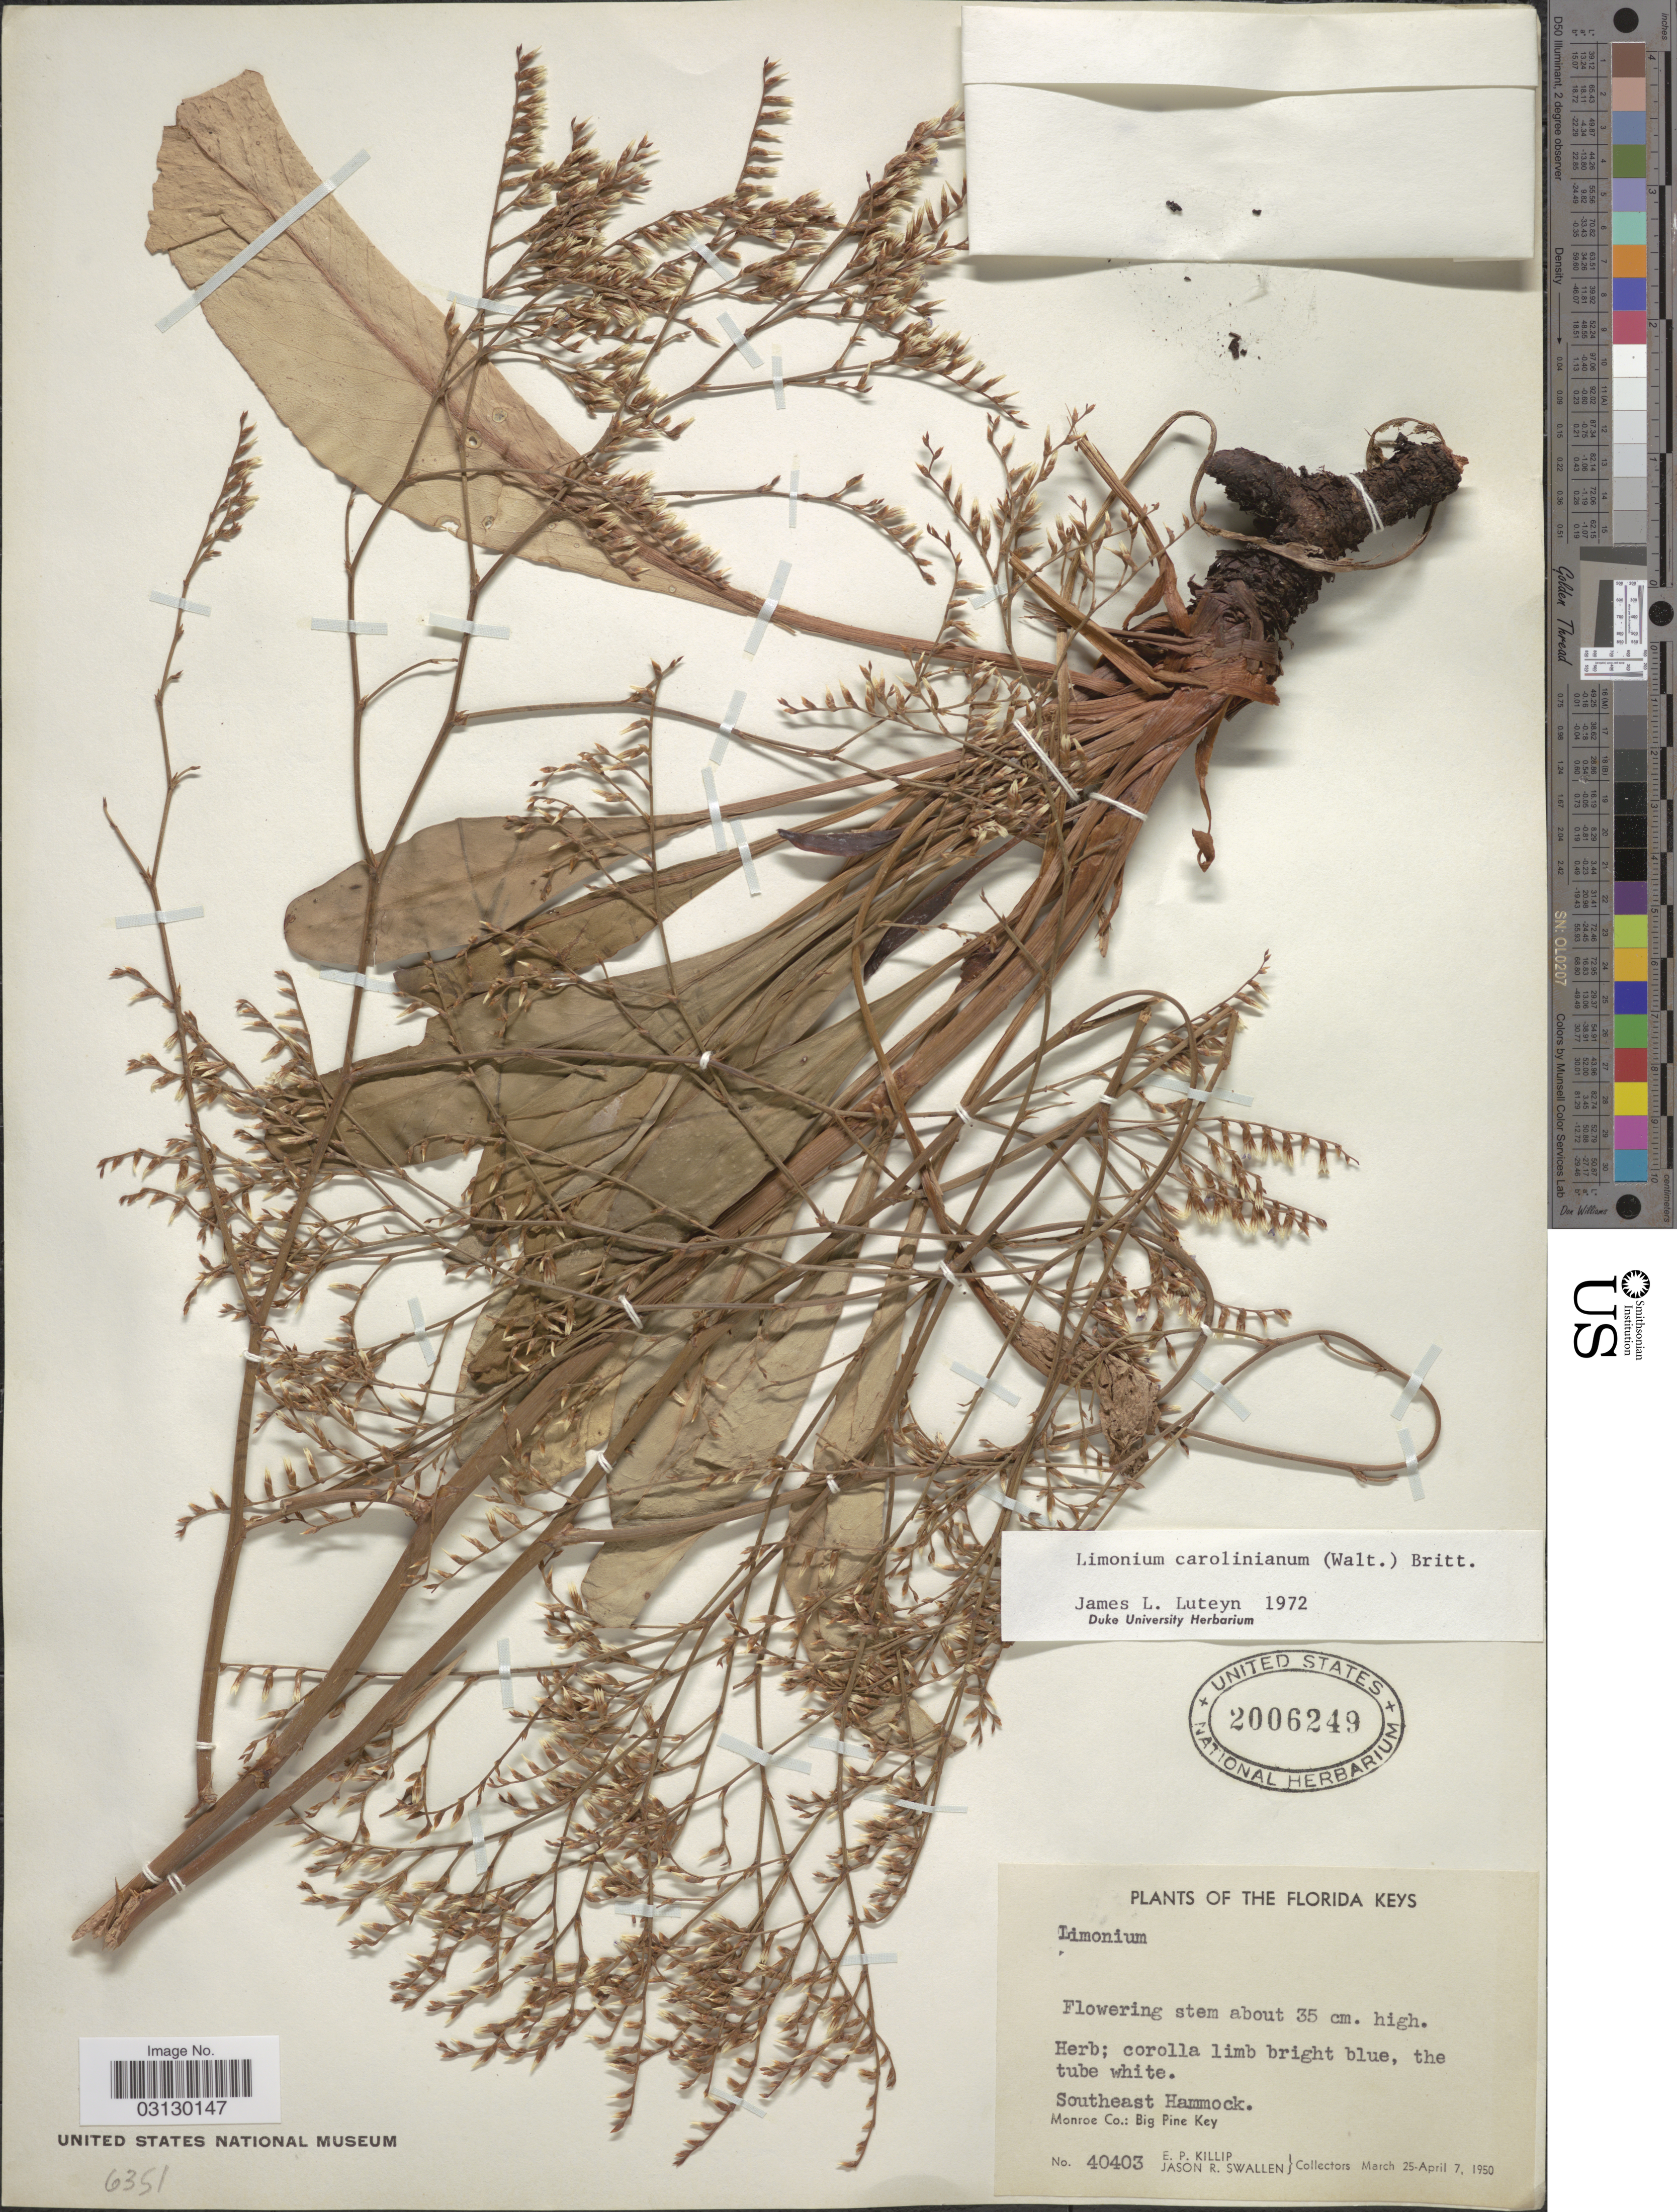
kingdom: Plantae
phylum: Tracheophyta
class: Magnoliopsida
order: Caryophyllales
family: Plumbaginaceae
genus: Limonium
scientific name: Limonium carolinianum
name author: (Walter) Britton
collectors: E. P. Killip & J. R. Swallen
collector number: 40403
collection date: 1950-03-25/1950-04-07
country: United States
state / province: Florida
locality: The Florida Keys. Southeast Hammock. Monroe Co.: Big Pine Key.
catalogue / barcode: US 2006249